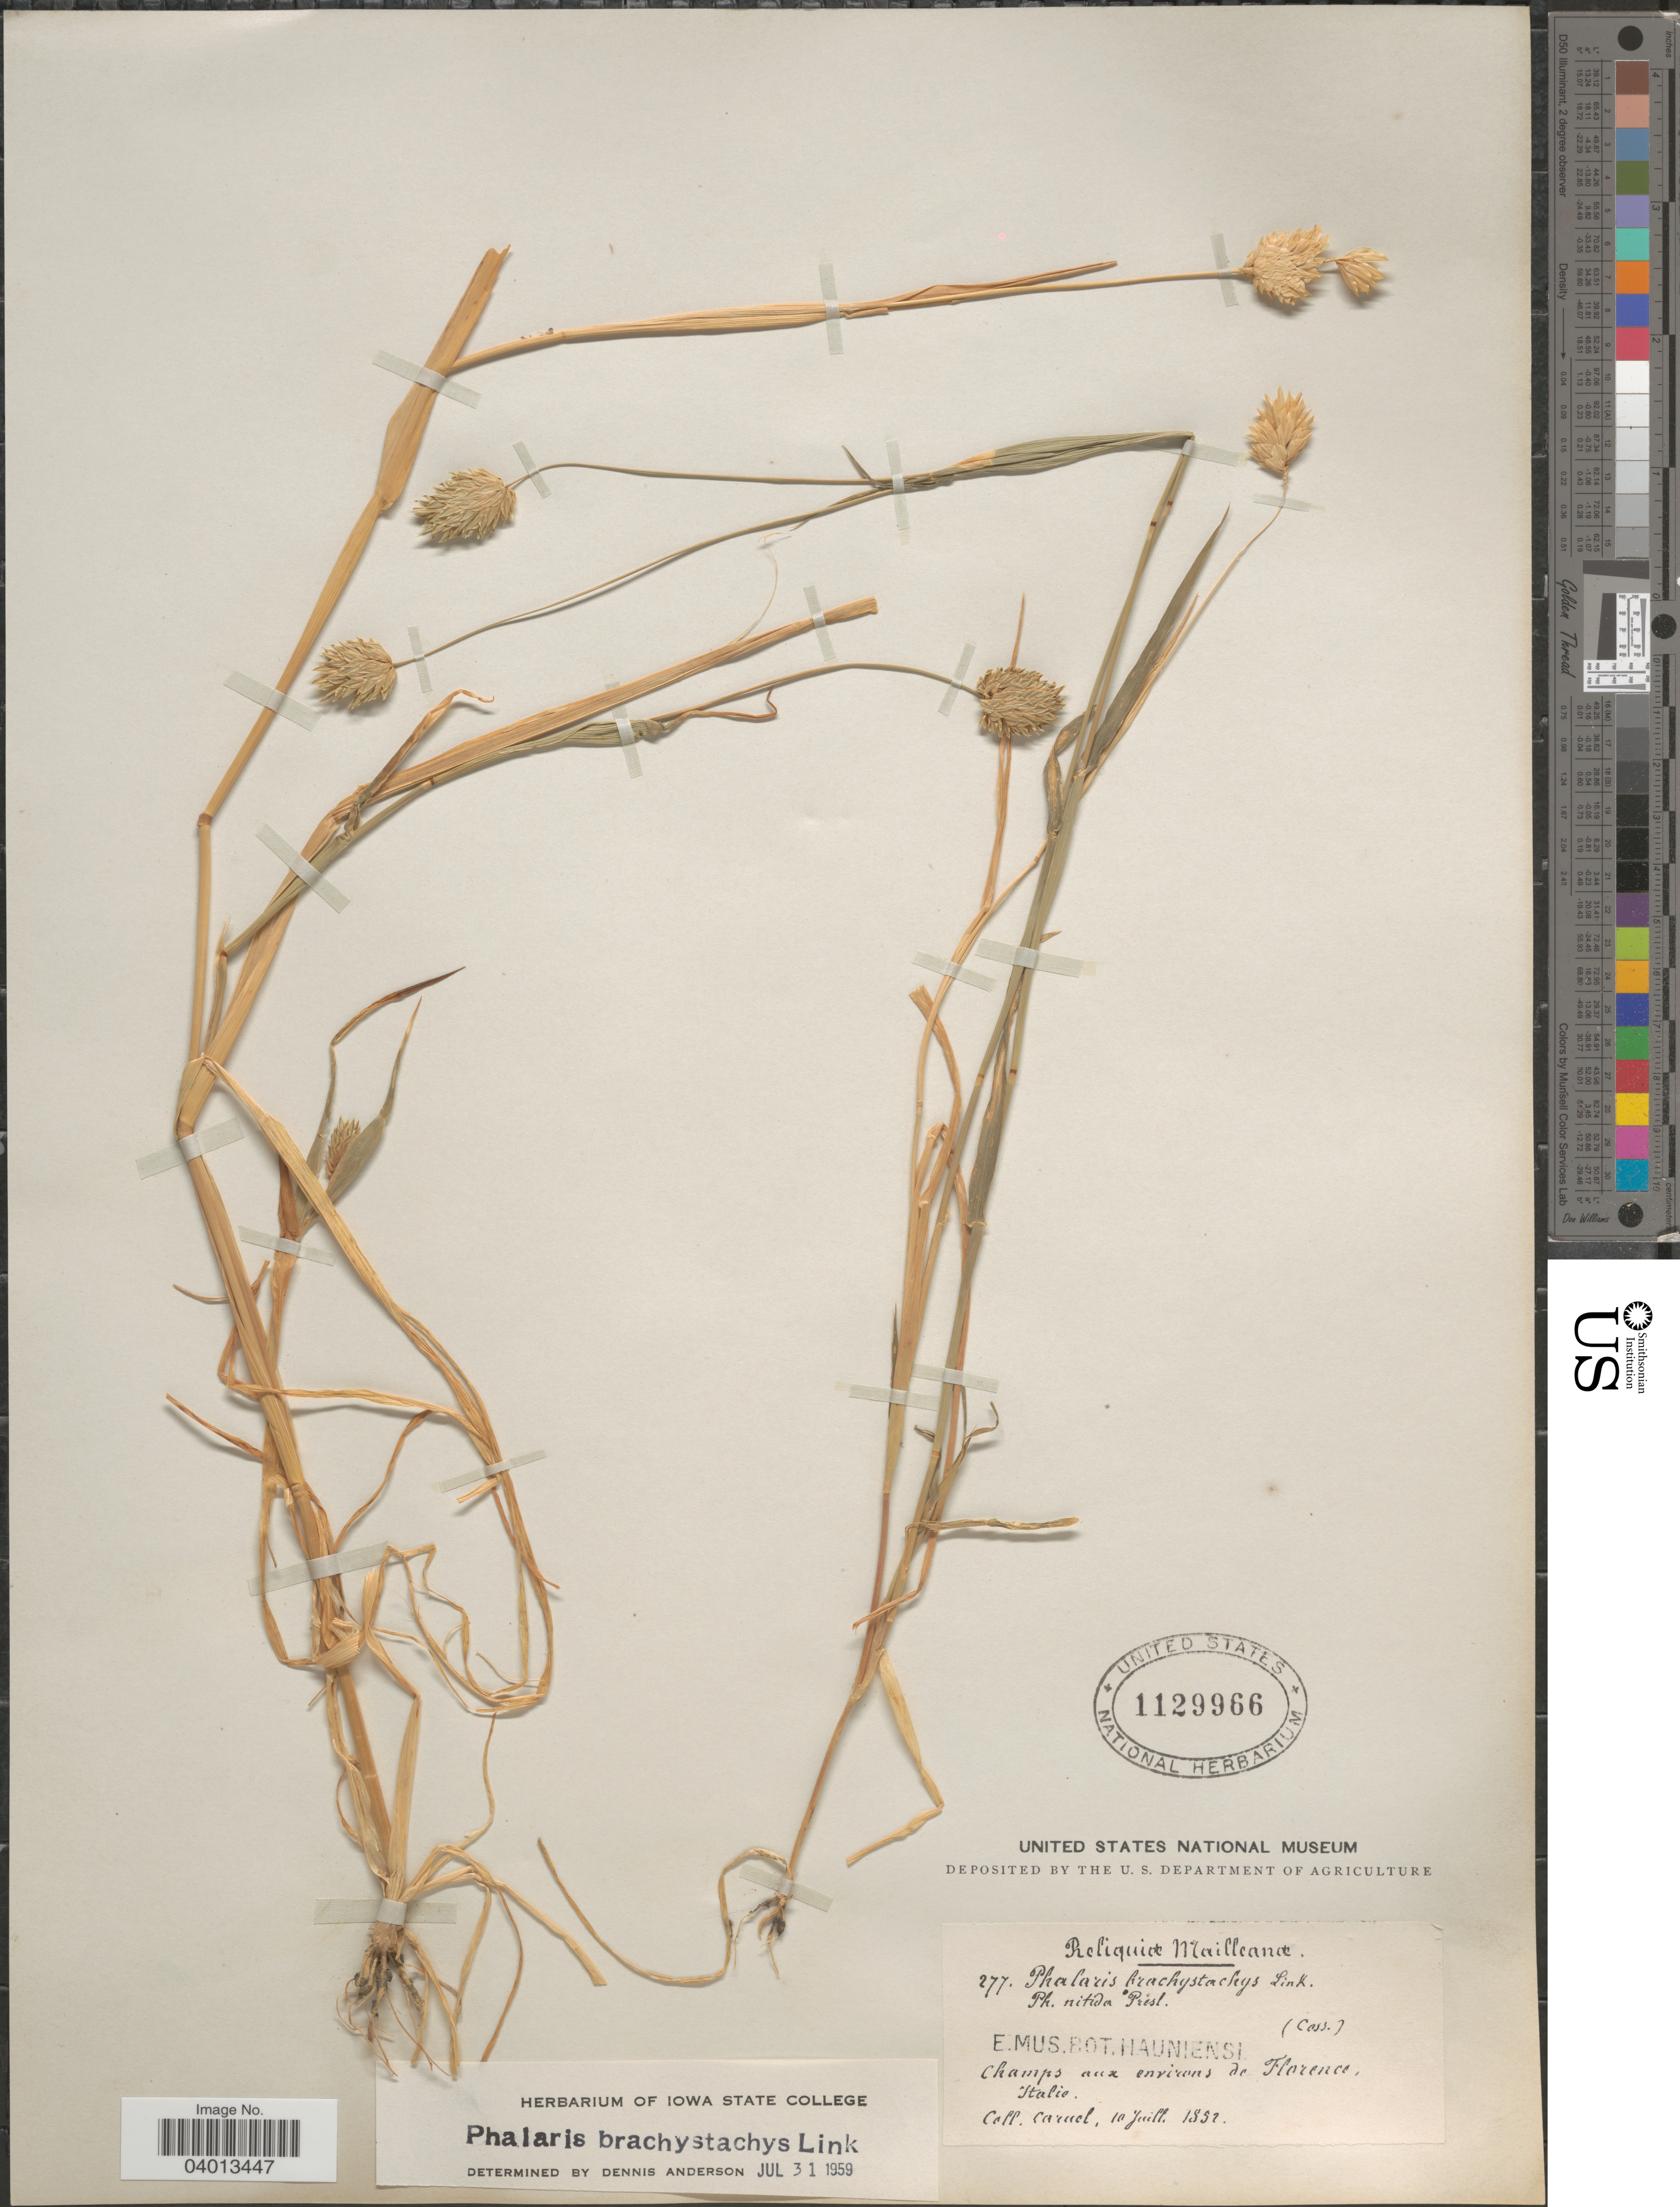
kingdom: Plantae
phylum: Tracheophyta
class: Liliopsida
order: Poales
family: Poaceae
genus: Phalaris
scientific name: Phalaris brachystachys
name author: Link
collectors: Carnel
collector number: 277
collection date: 1852-07-10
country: Italy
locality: Champs aux environs de Florence, Italie.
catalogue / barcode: US 1129966